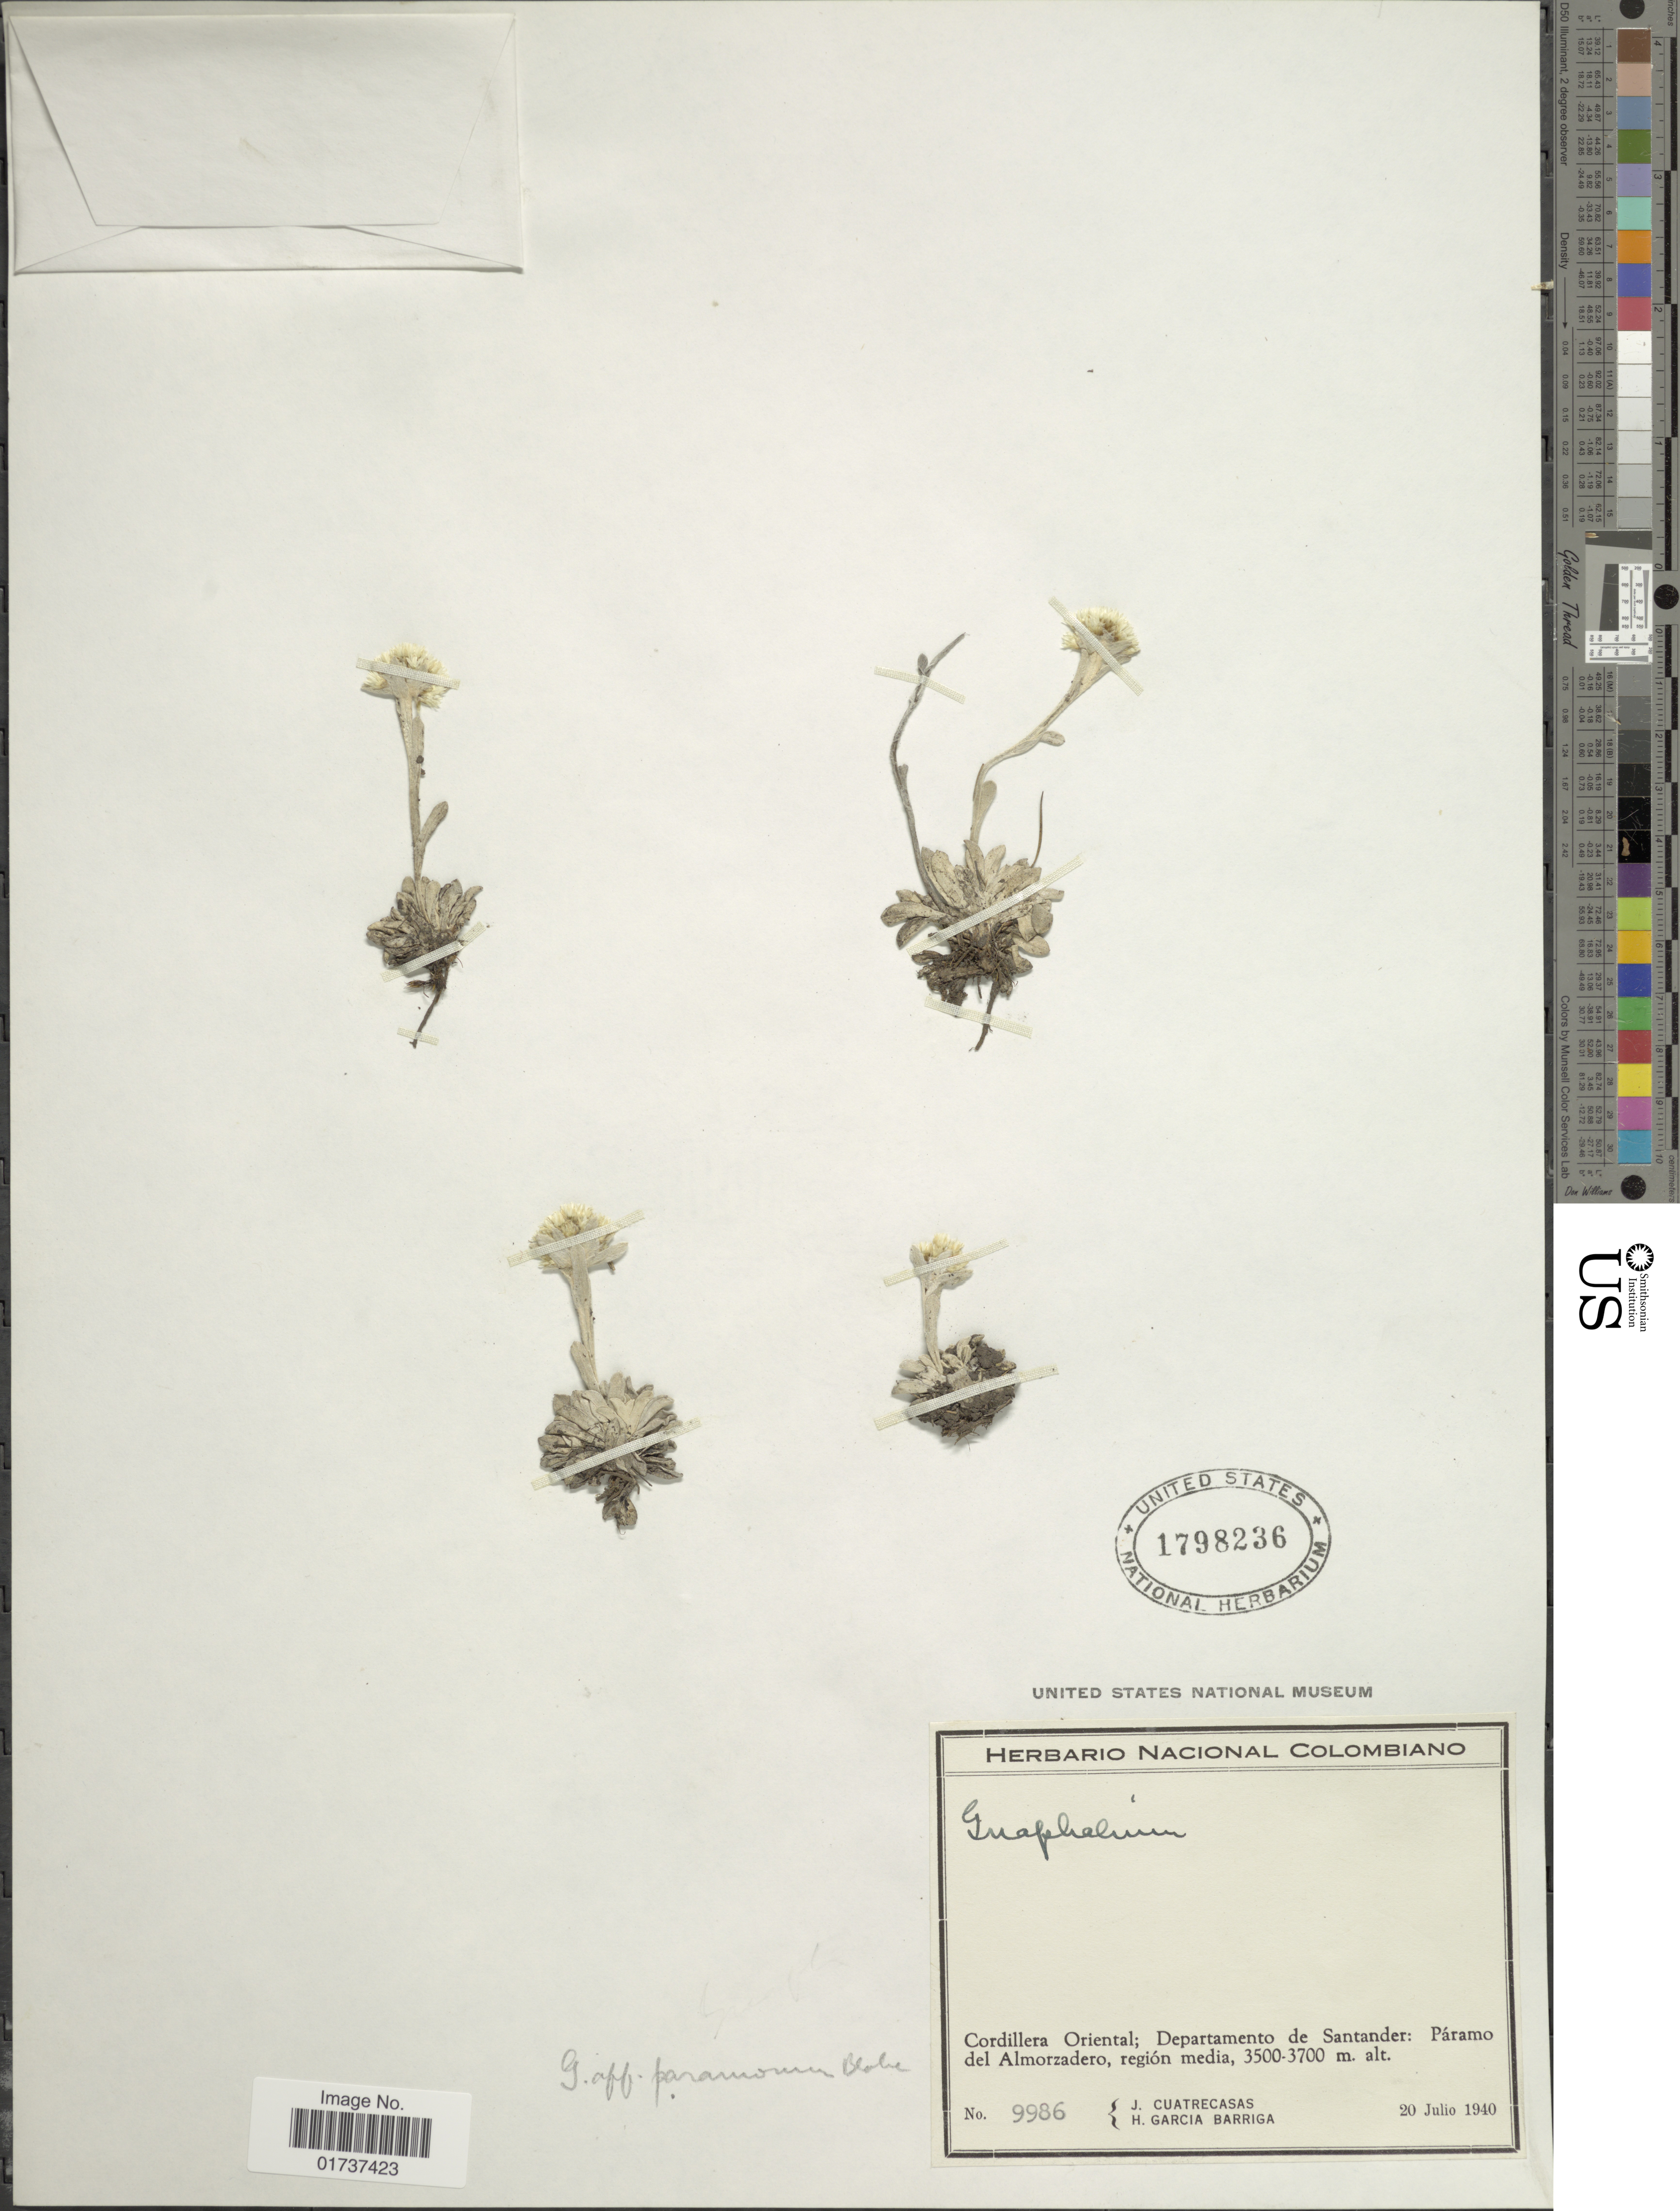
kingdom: Plantae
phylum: Tracheophyta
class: Magnoliopsida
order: Asterales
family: Asteraceae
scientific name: Orognaphalon paramorum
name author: (S.F. Blake) G.L. Nesom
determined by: Nesom, Guy L.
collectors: J. Cuatrecasas & H. García Barriga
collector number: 9986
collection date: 1940-07-20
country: Colombia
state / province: Santander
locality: Cordillera Oriental; Departamento de Santander: Páramo del Almorzadero región media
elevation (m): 3500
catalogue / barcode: US 1798236